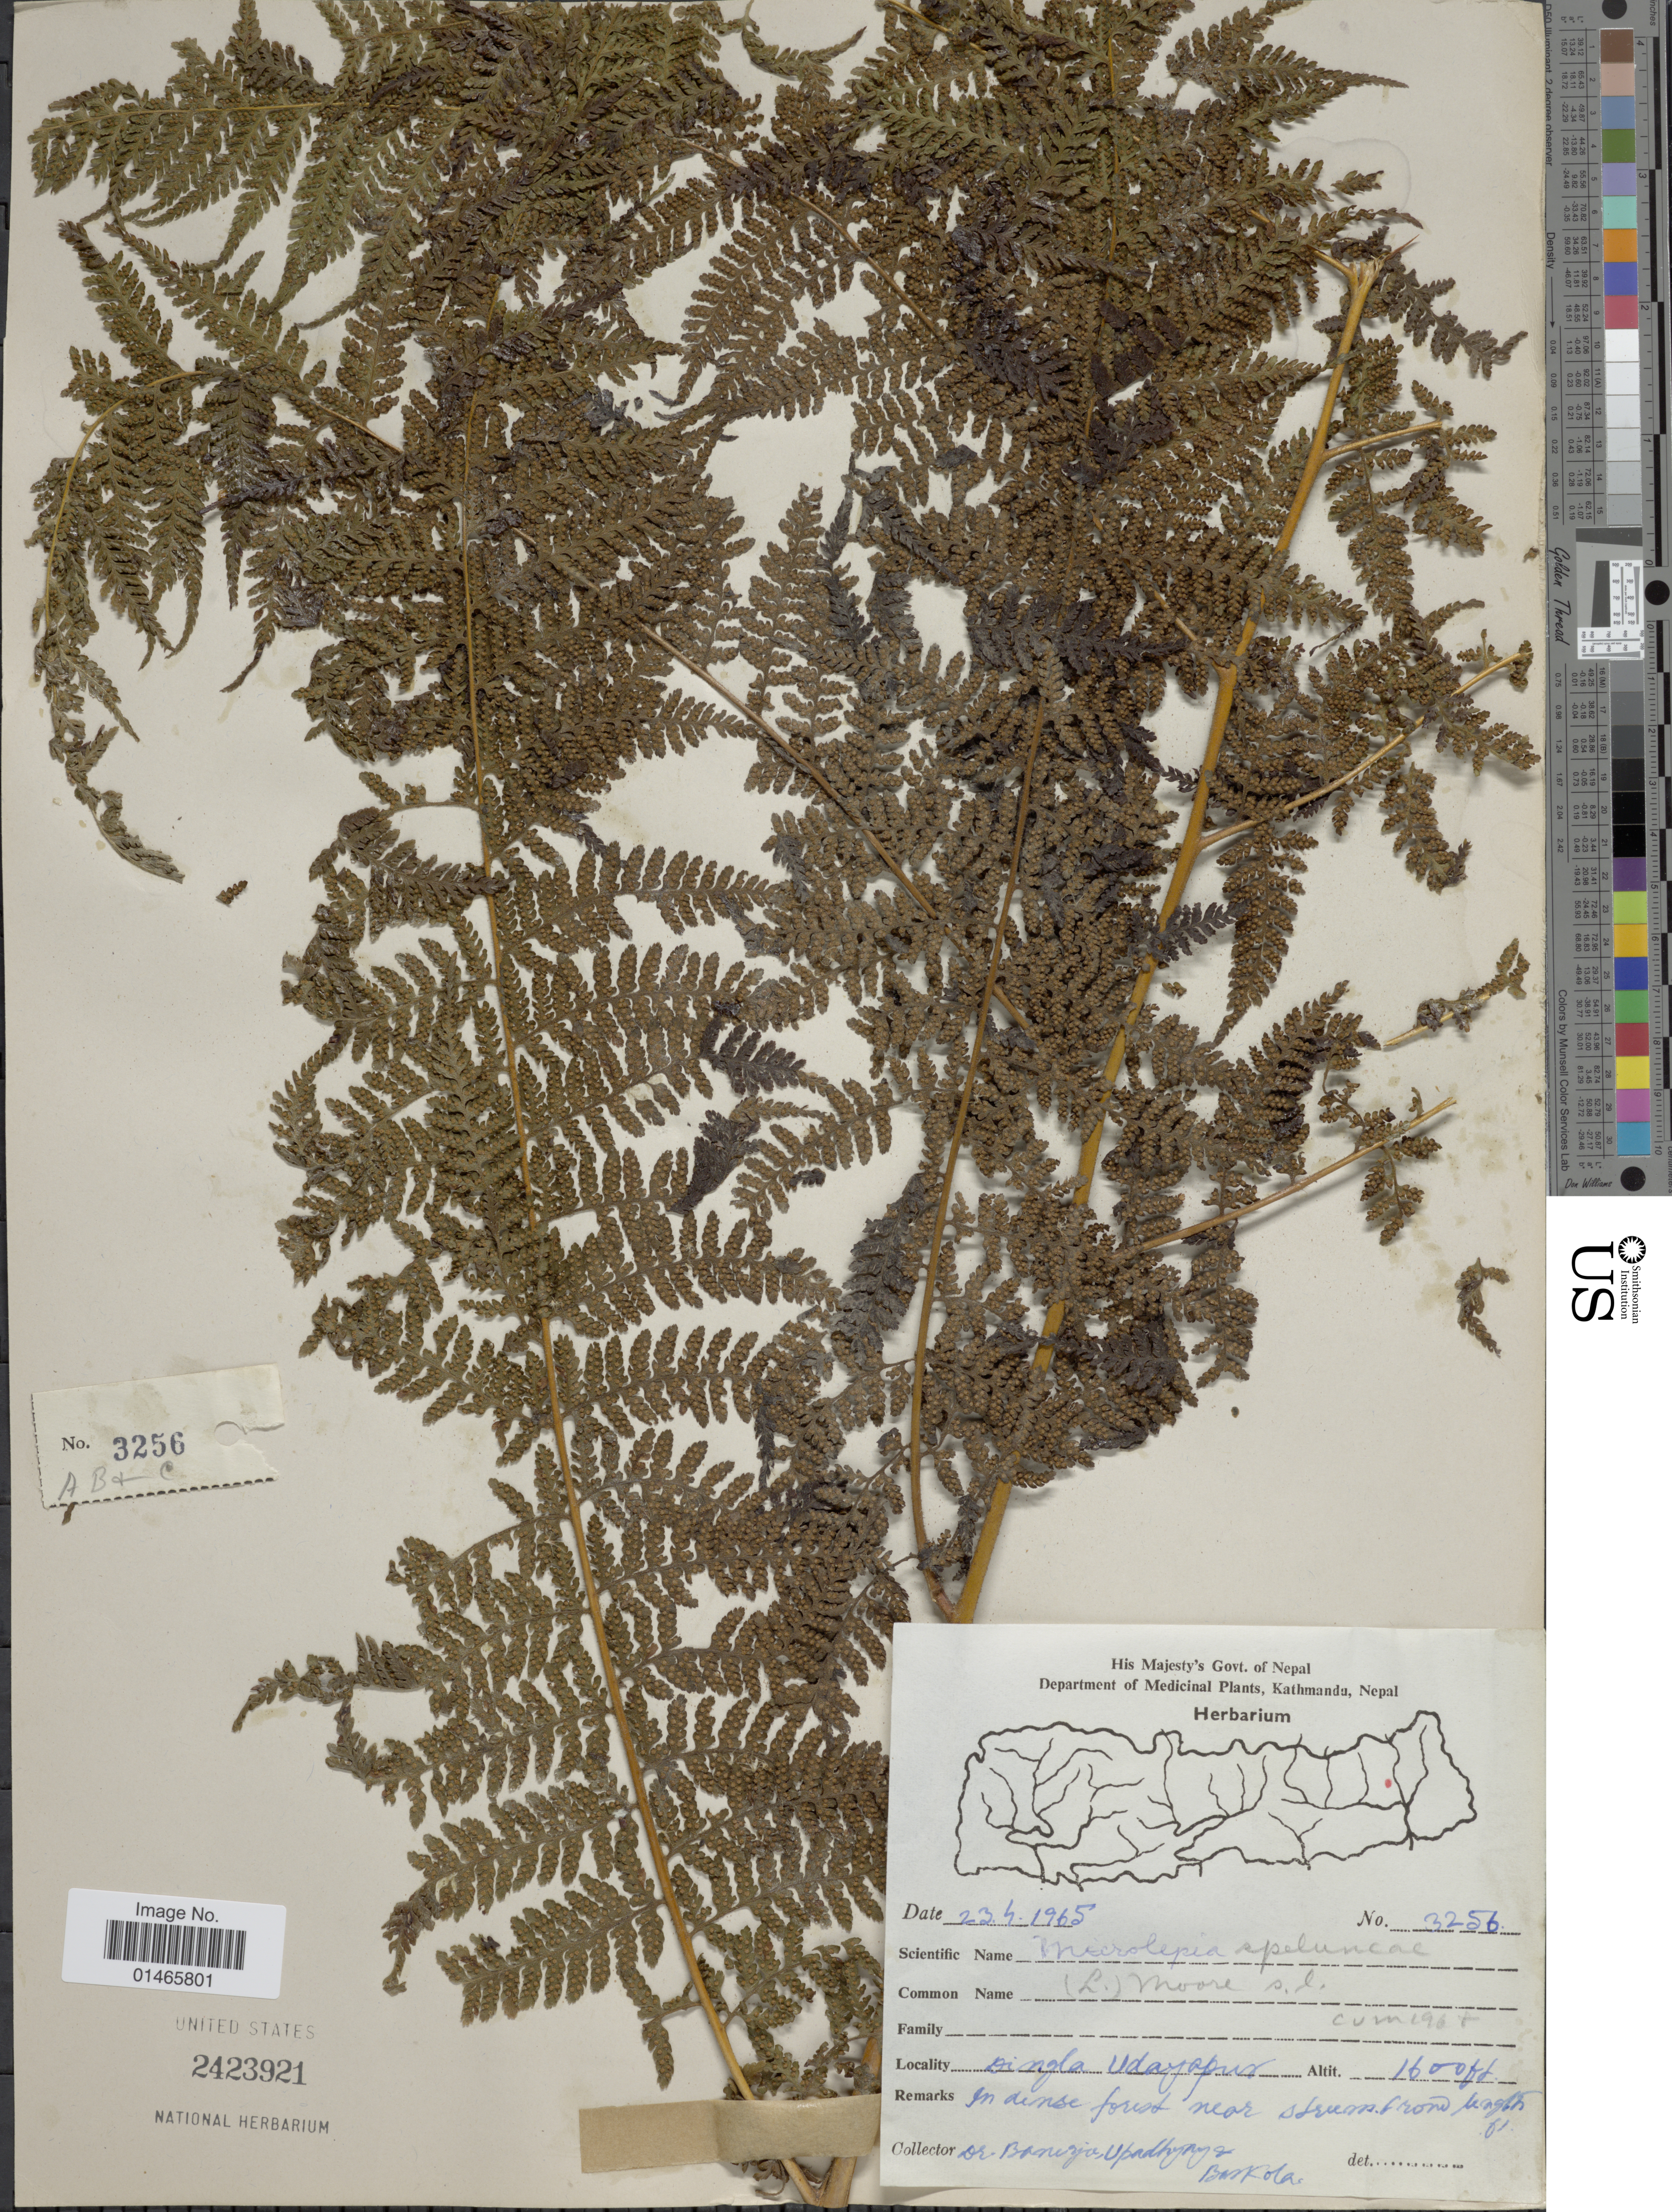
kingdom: Plantae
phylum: Tracheophyta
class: Polypodiopsida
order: Polypodiales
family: Dennstaedtiaceae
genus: Microlepia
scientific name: Microlepia speluncae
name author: (L.) T. Moore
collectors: -. Banerjee, Upadhyay, -- & Baskola, --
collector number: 3256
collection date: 1965-04-23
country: Nepal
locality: Dingla, Udayapur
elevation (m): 488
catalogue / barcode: US 2423921